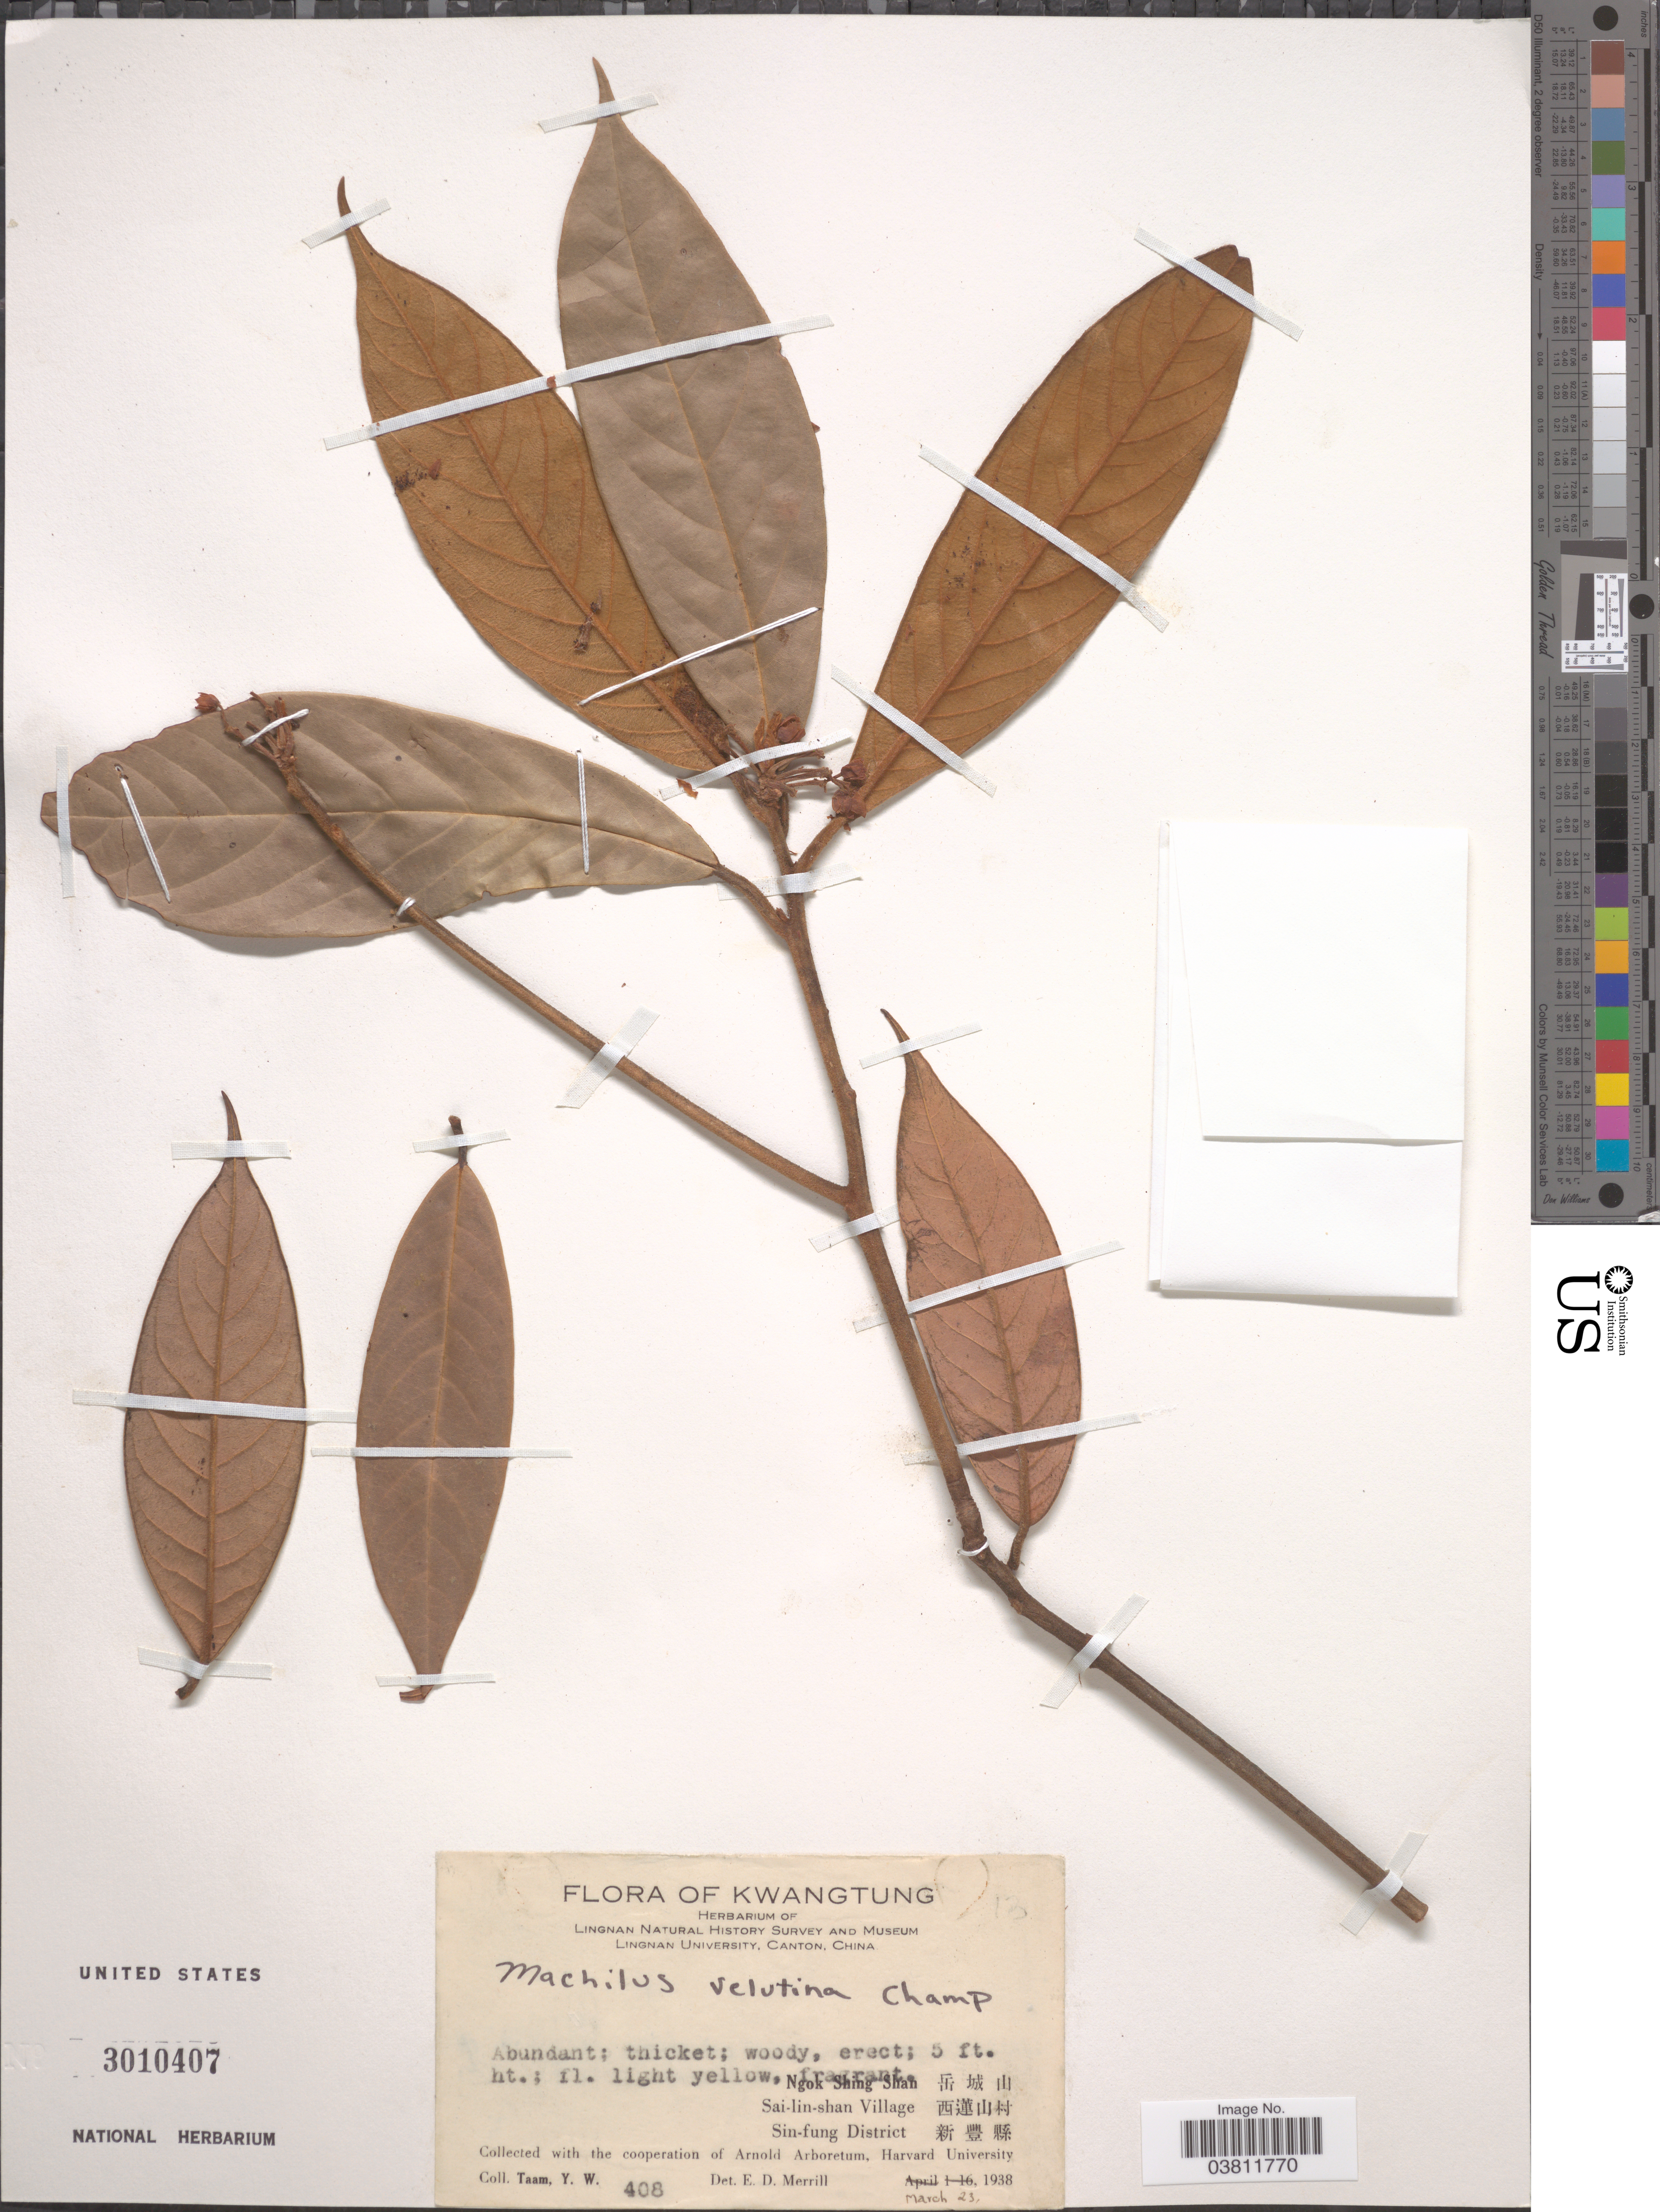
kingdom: Plantae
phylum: Tracheophyta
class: Magnoliopsida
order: Laurales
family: Lauraceae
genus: Machilus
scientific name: Machilus velutina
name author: Champ. ex Benth.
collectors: Y. W. Taam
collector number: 408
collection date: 1938-03-23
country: China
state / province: Guangdong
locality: Kwangtung, Ngok Shing Shan X, Sai-lin-shan Village X, Sin-fung District X.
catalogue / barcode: US 3010407